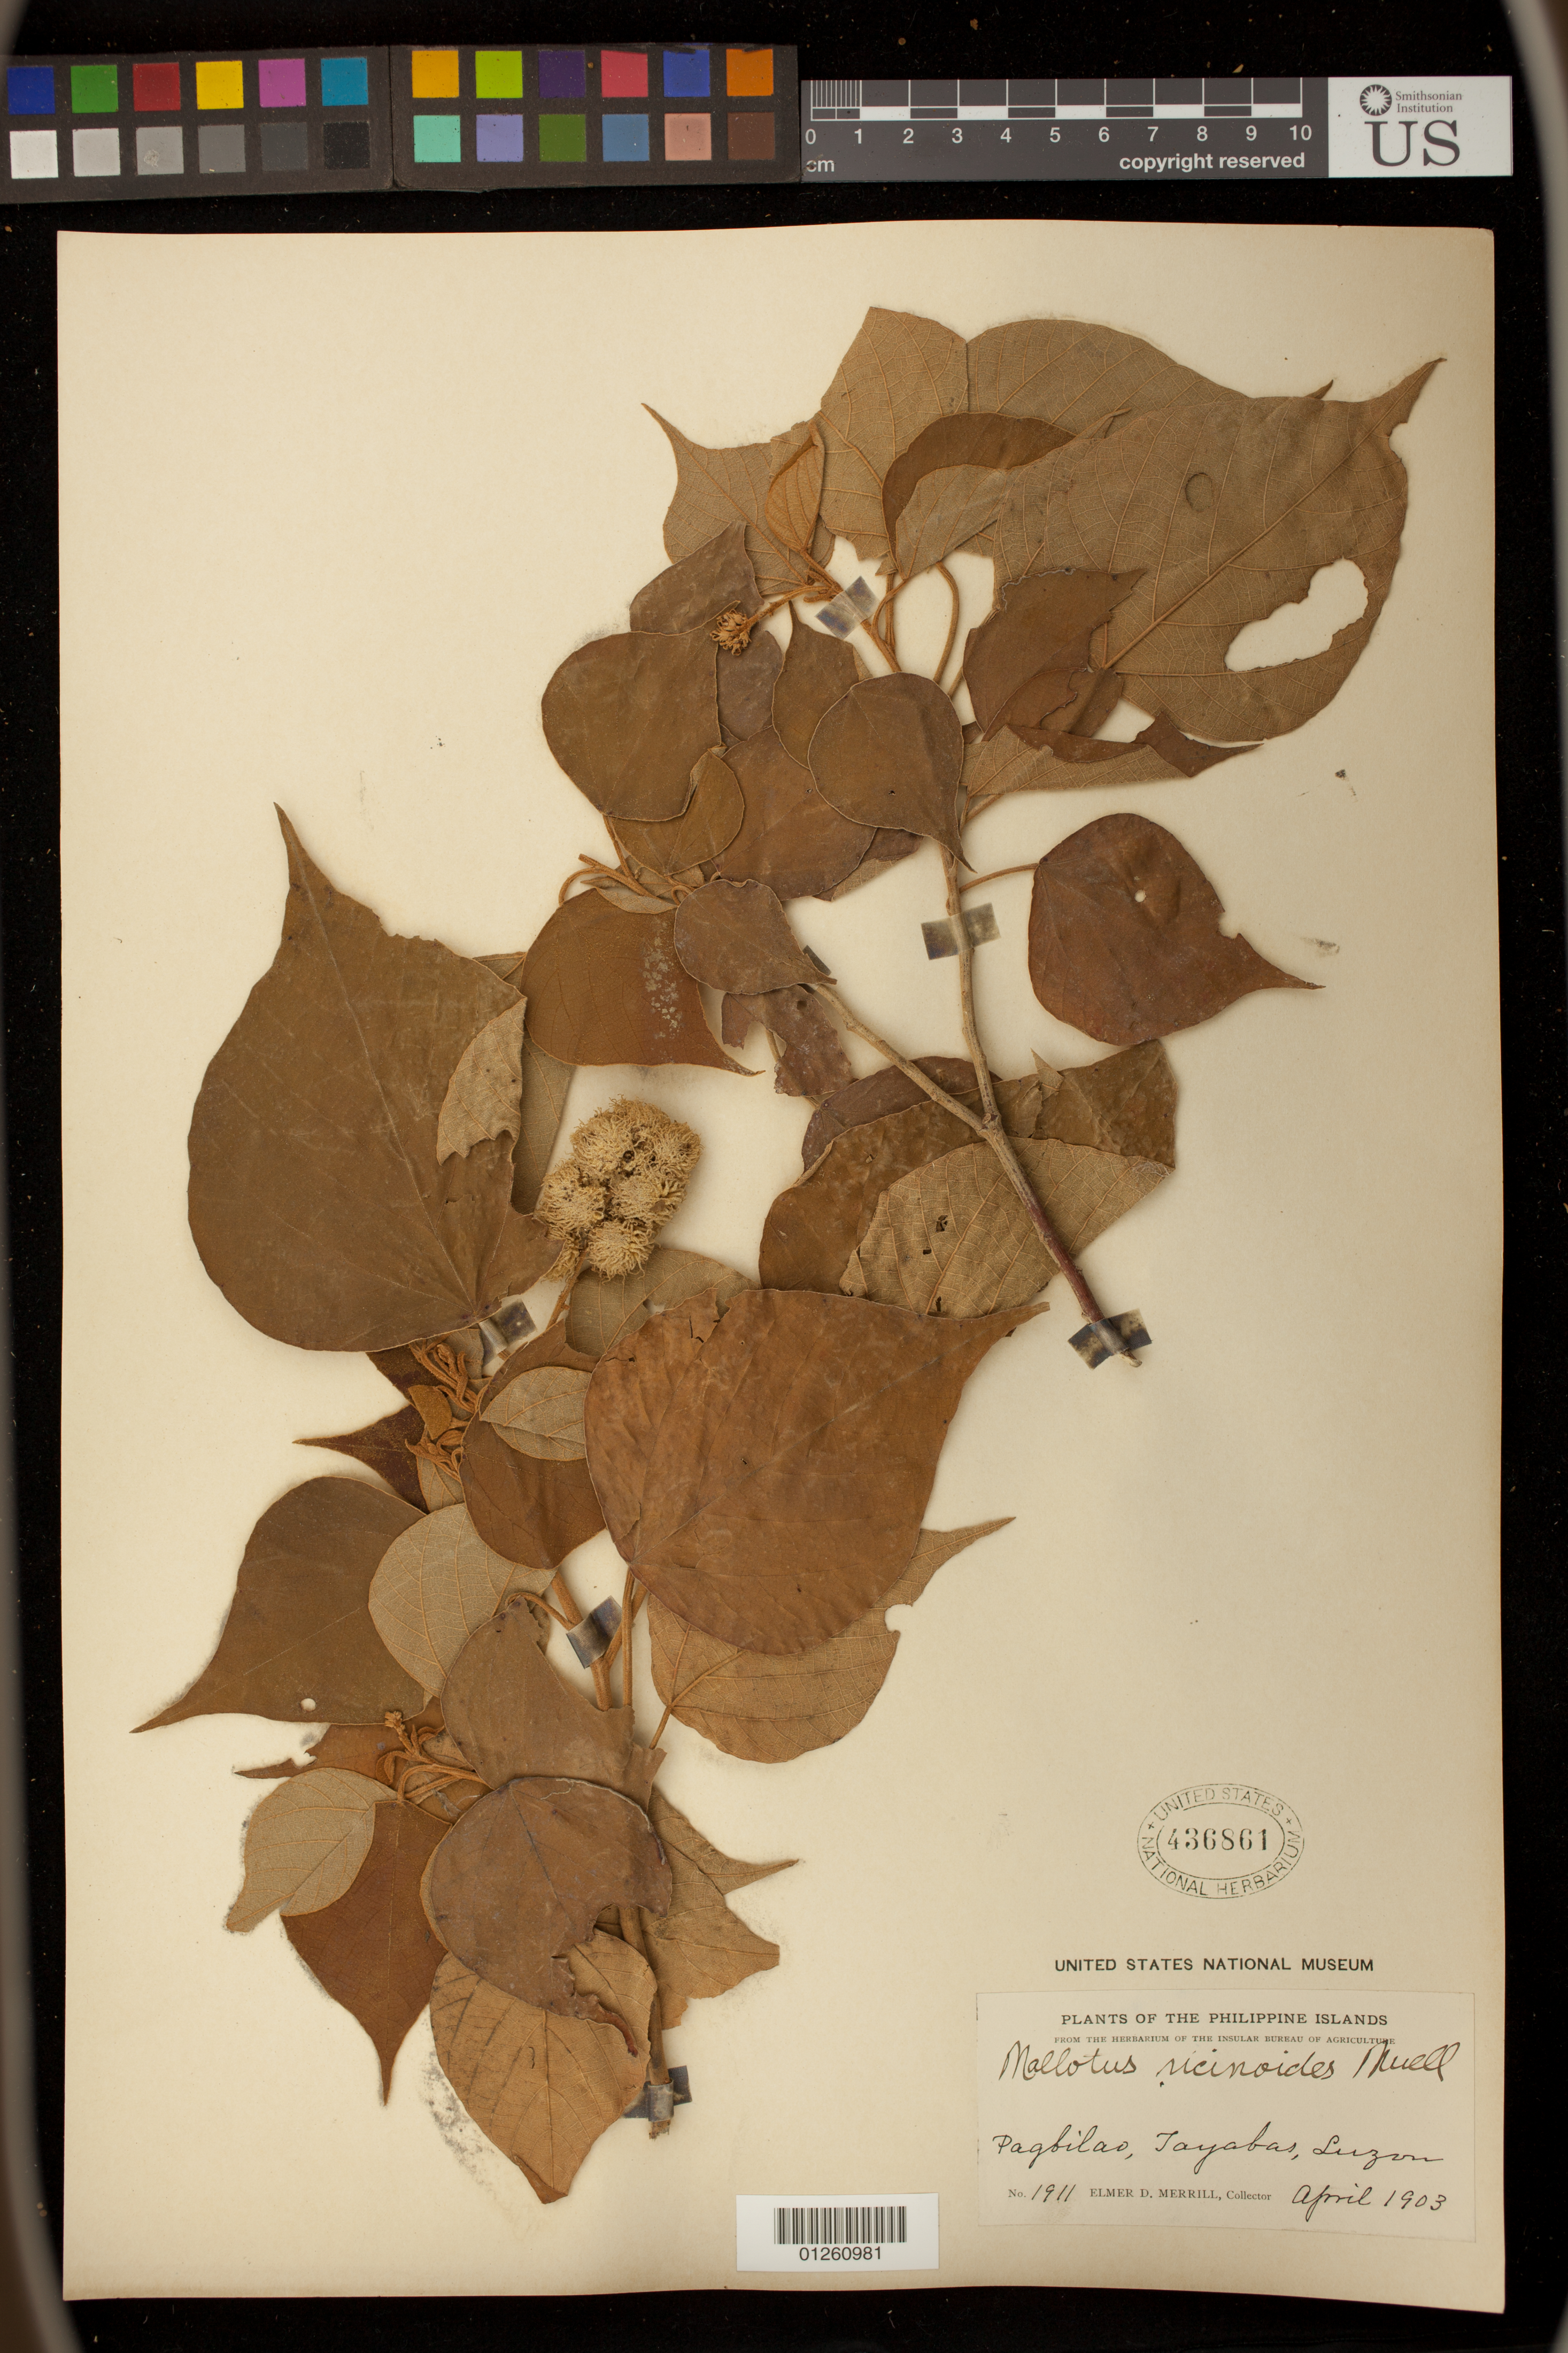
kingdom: Plantae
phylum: Tracheophyta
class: Magnoliopsida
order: Malpighiales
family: Euphorbiaceae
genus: Mallotus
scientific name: Mallotus ricinoides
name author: (Pers.) Müll. Arg.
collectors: E. D. Merrill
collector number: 1911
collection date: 1903-04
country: Philippines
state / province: Calabarzon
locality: Pagbilao, Tayabas, Luzon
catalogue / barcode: US 436861